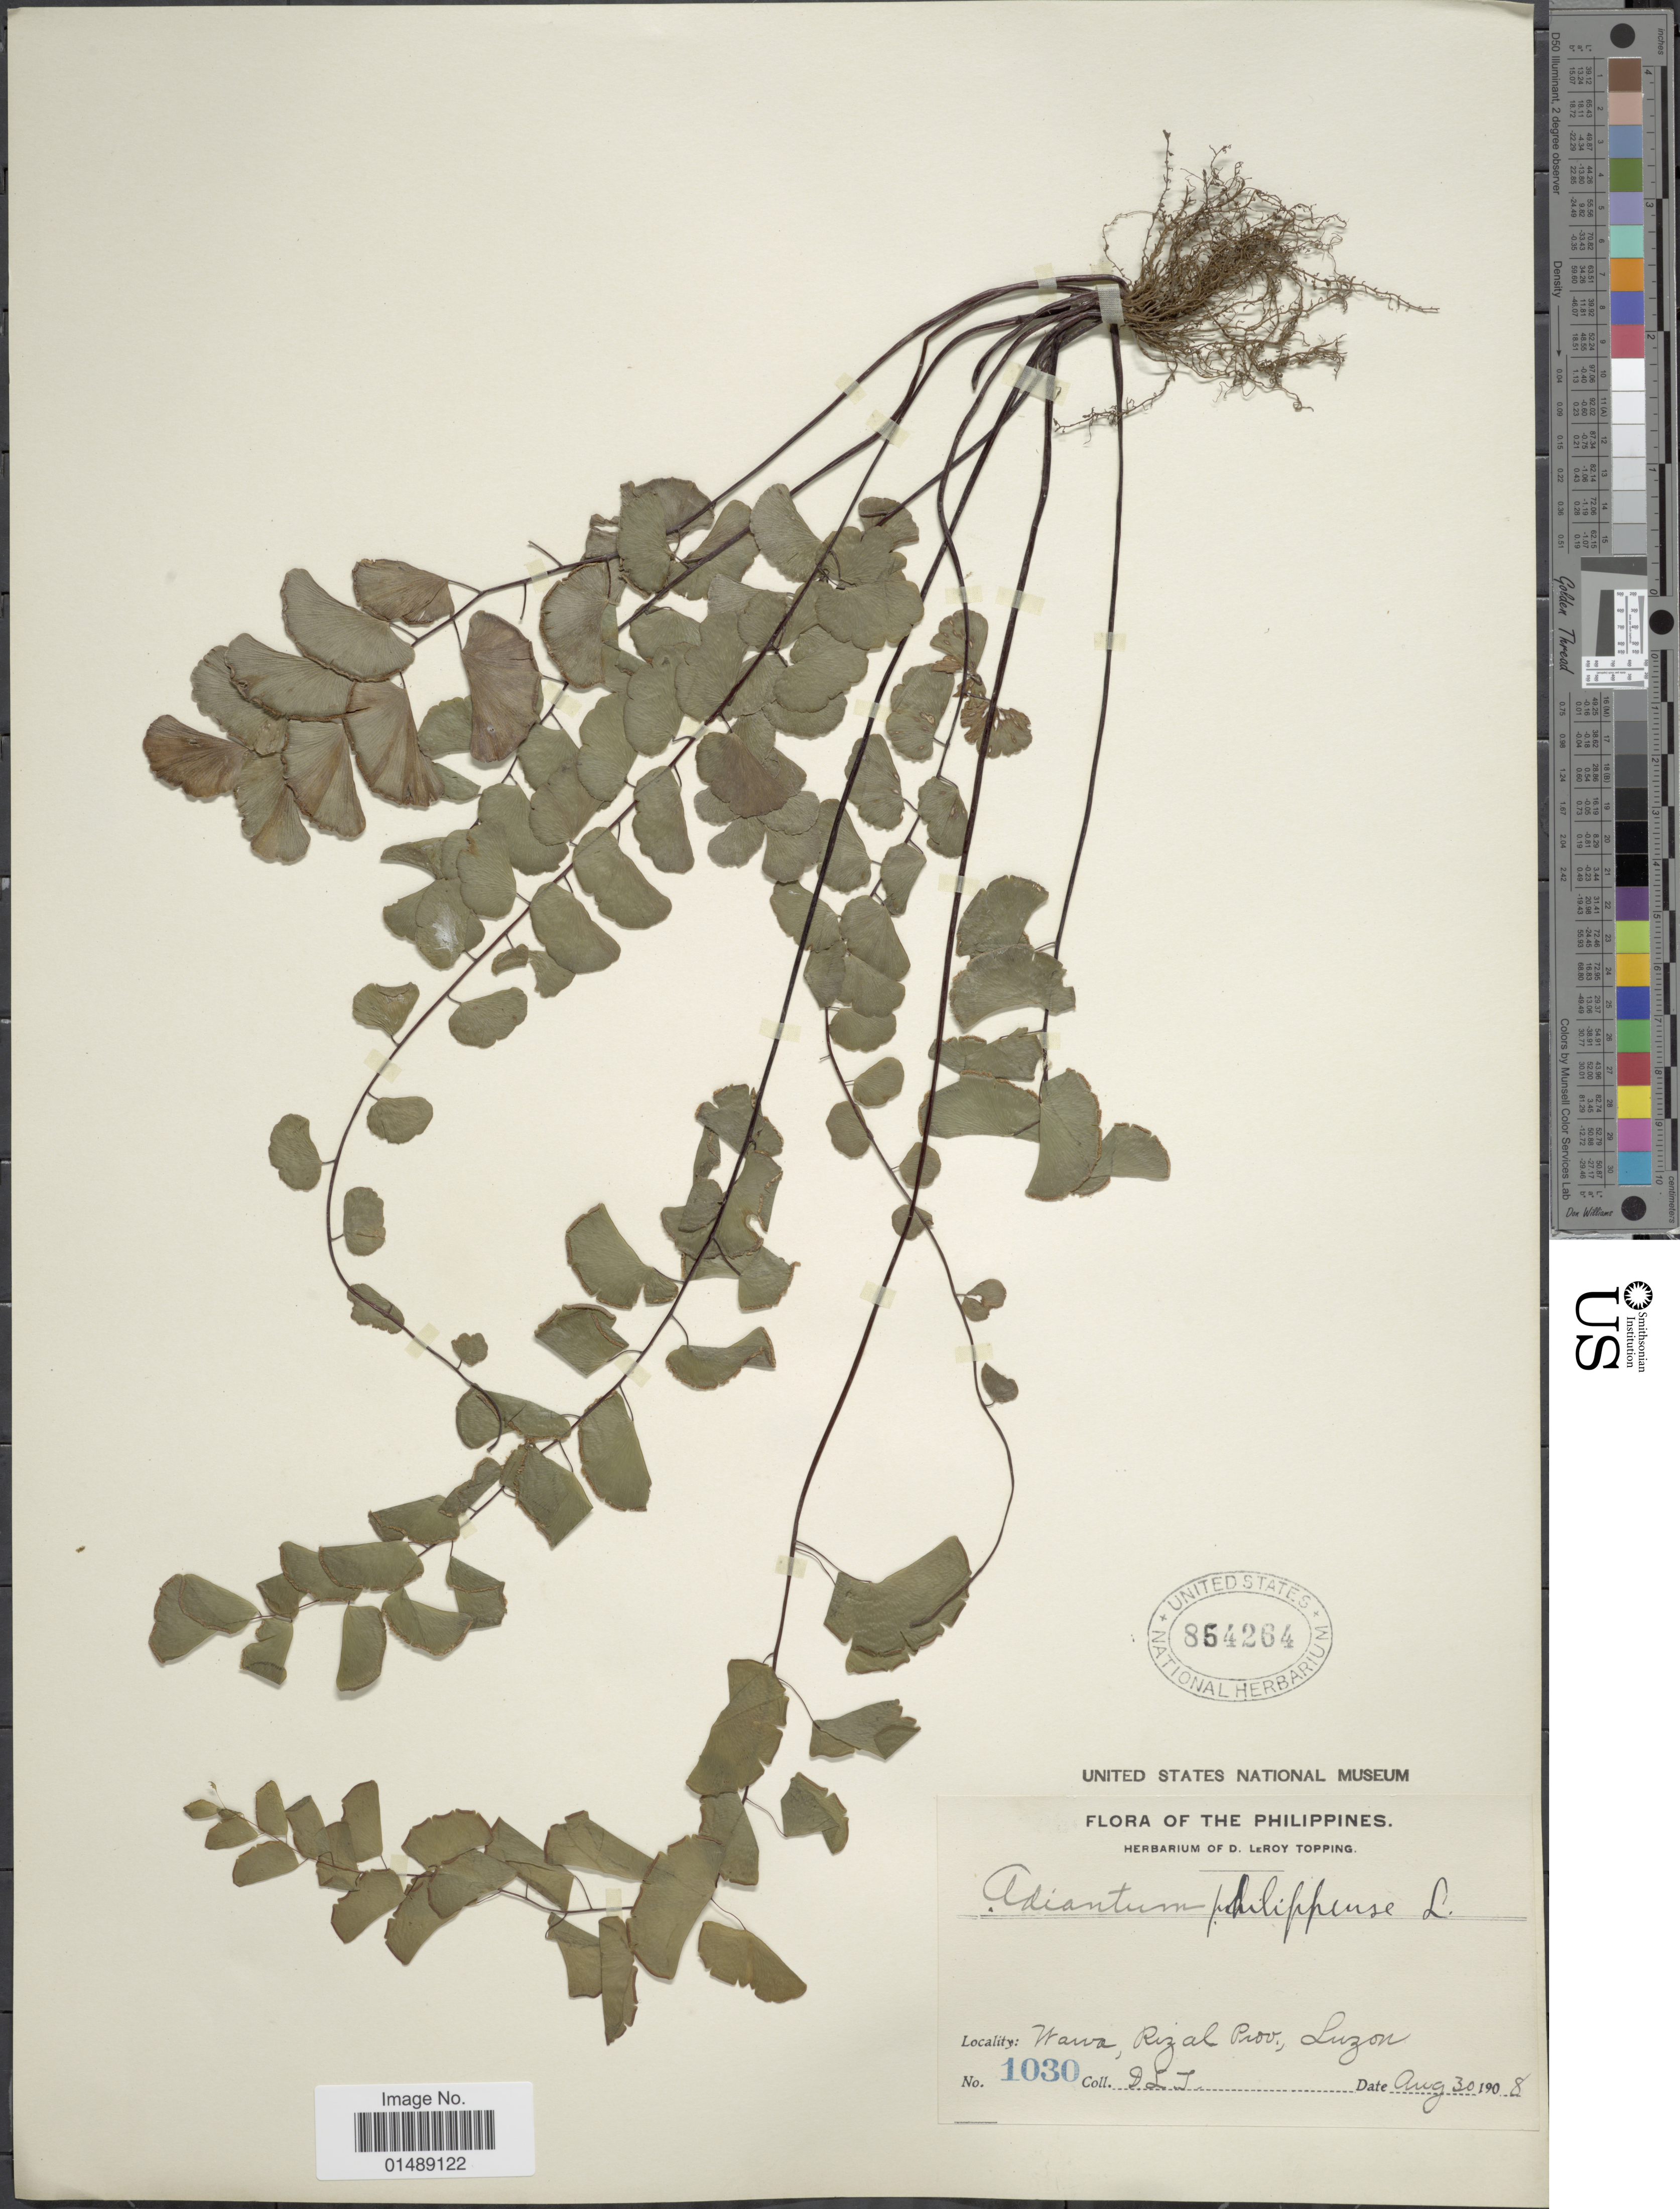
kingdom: Plantae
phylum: Tracheophyta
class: Polypodiopsida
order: Polypodiales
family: Pteridaceae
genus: Adiantum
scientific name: Adiantum philippense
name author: L.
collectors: D. L. Topping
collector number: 1030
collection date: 1908-08-30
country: Philippines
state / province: Calabarzon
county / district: Rizal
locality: Wawa. Rizal Prov., Luzon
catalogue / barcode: US 854264